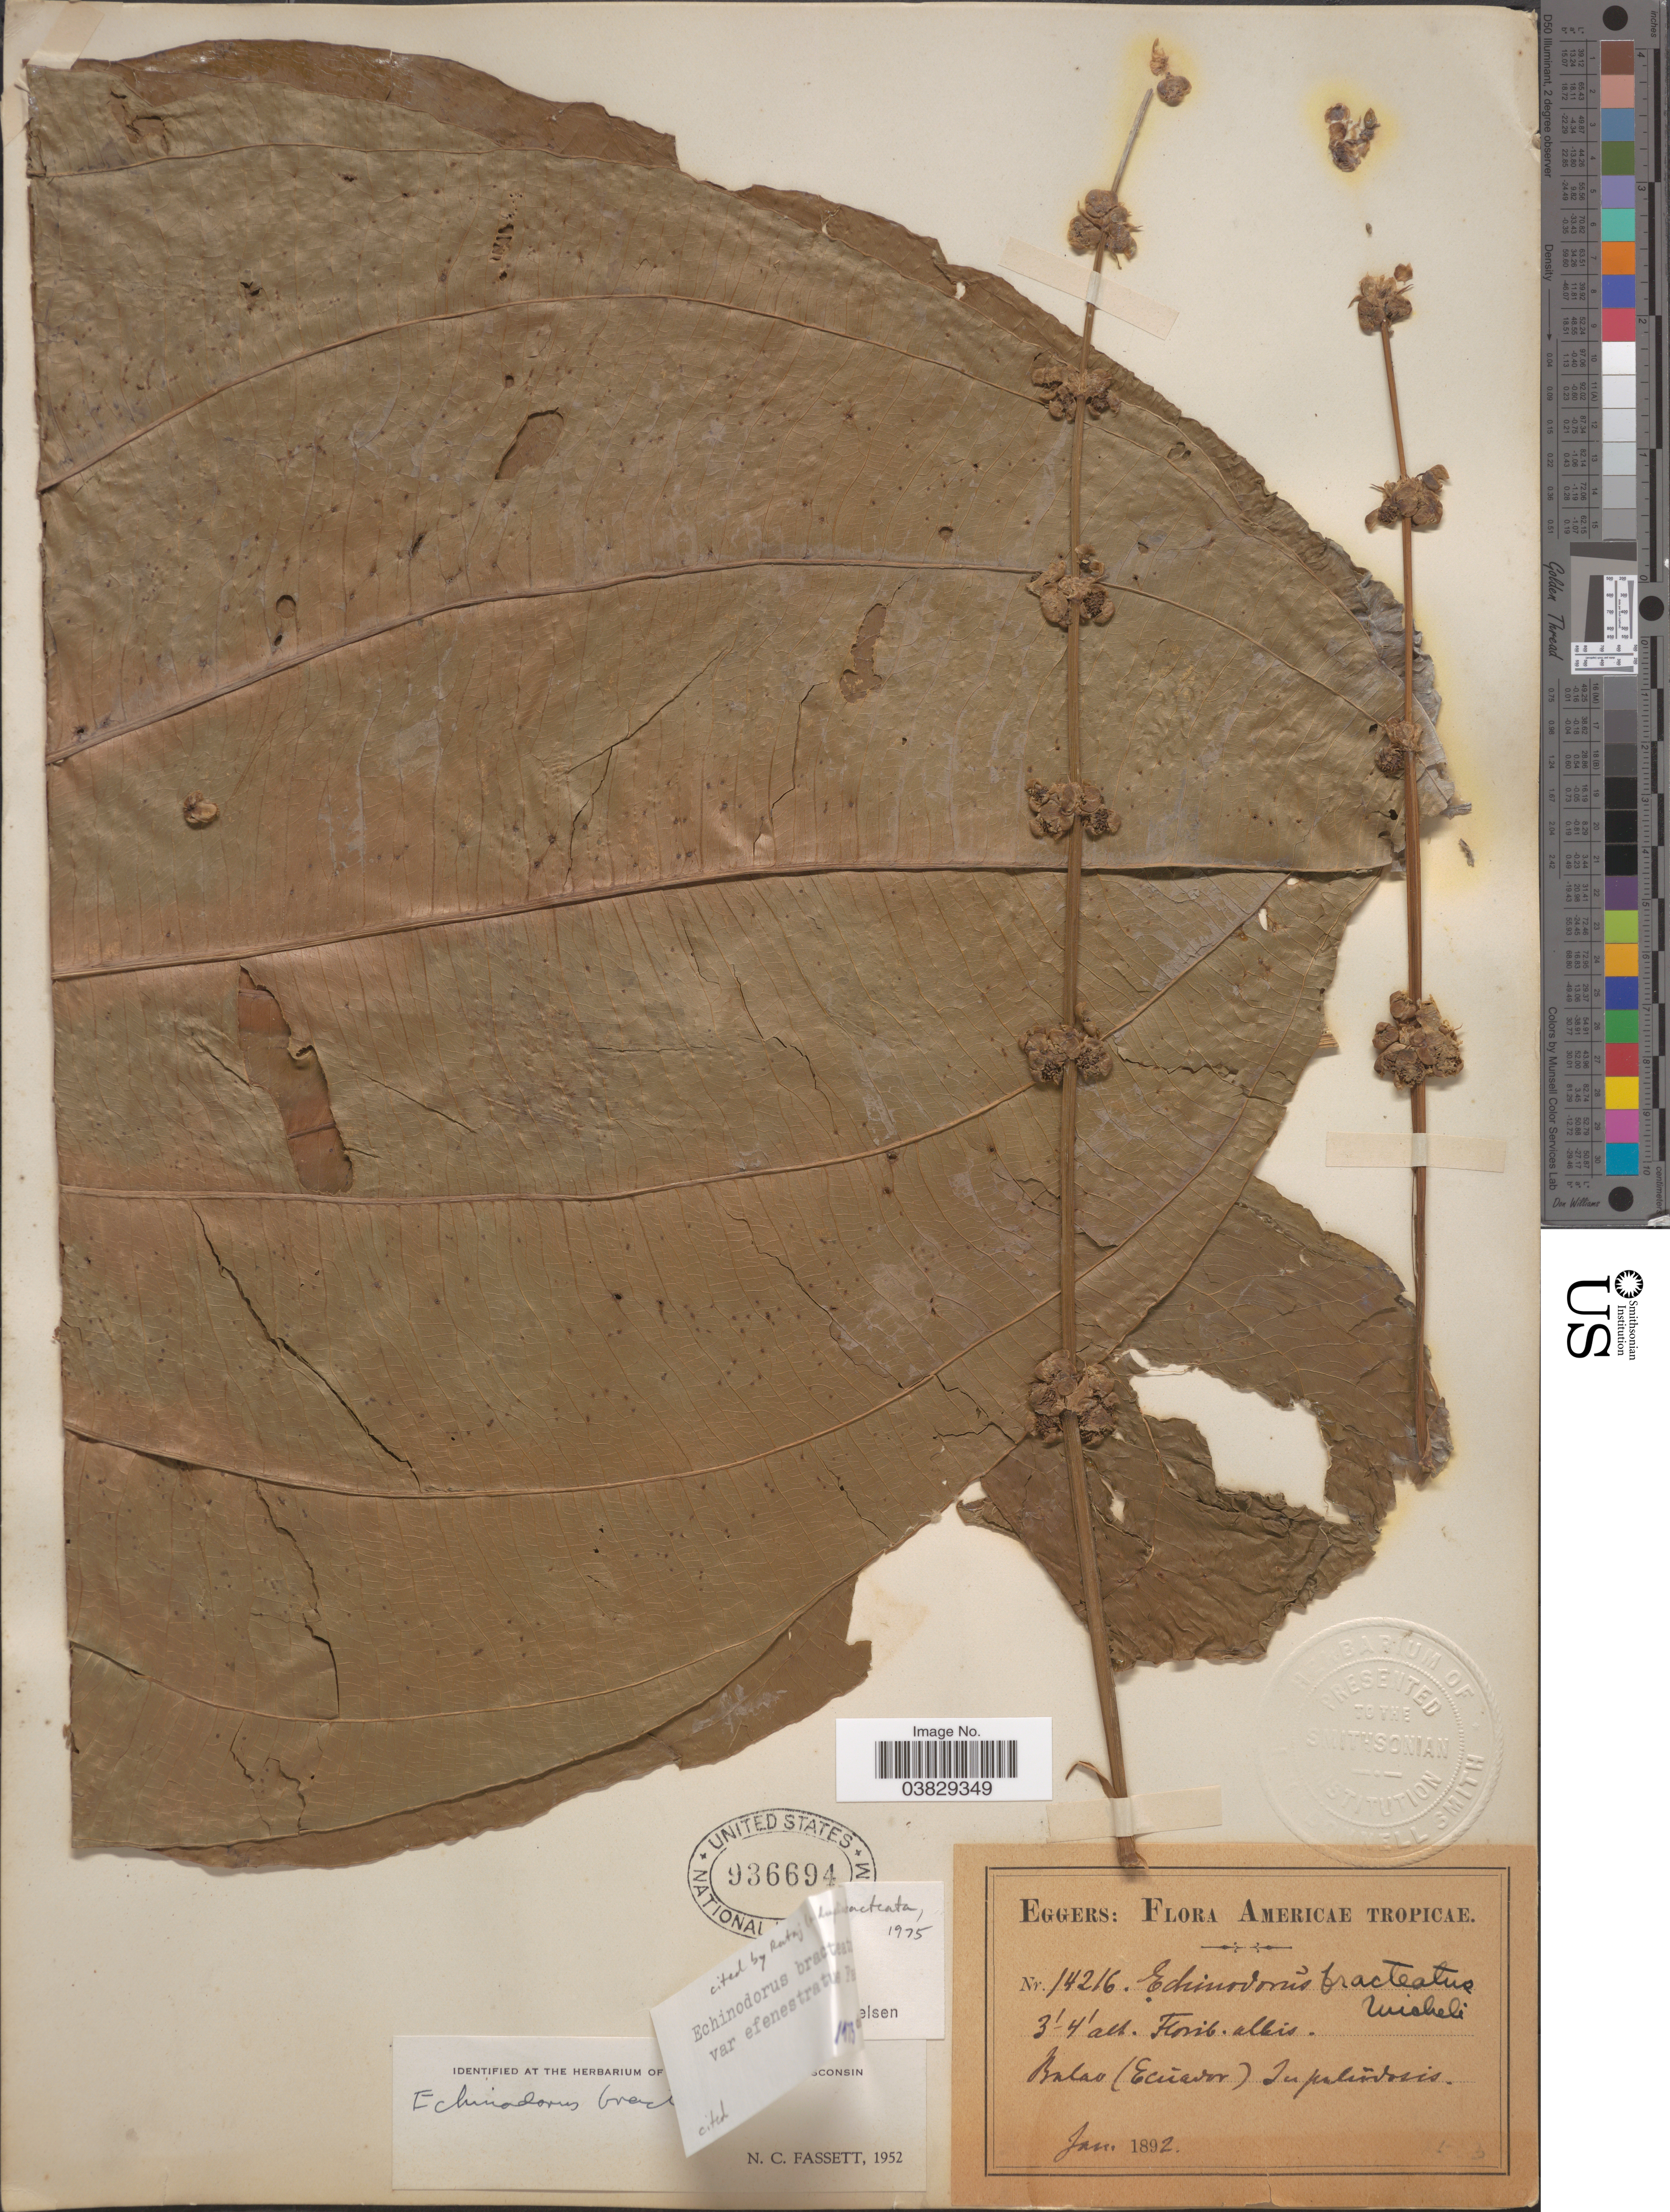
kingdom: Plantae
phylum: Tracheophyta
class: Liliopsida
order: Alismatales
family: Alismataceae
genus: Echinodorus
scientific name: Echinodorus bracteatus var. efenestratus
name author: Fassett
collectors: -. Eggers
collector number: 14216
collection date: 1892-01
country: Ecuador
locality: Americae Tropicae. Balao. In paludosis.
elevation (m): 1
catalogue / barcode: US 936694